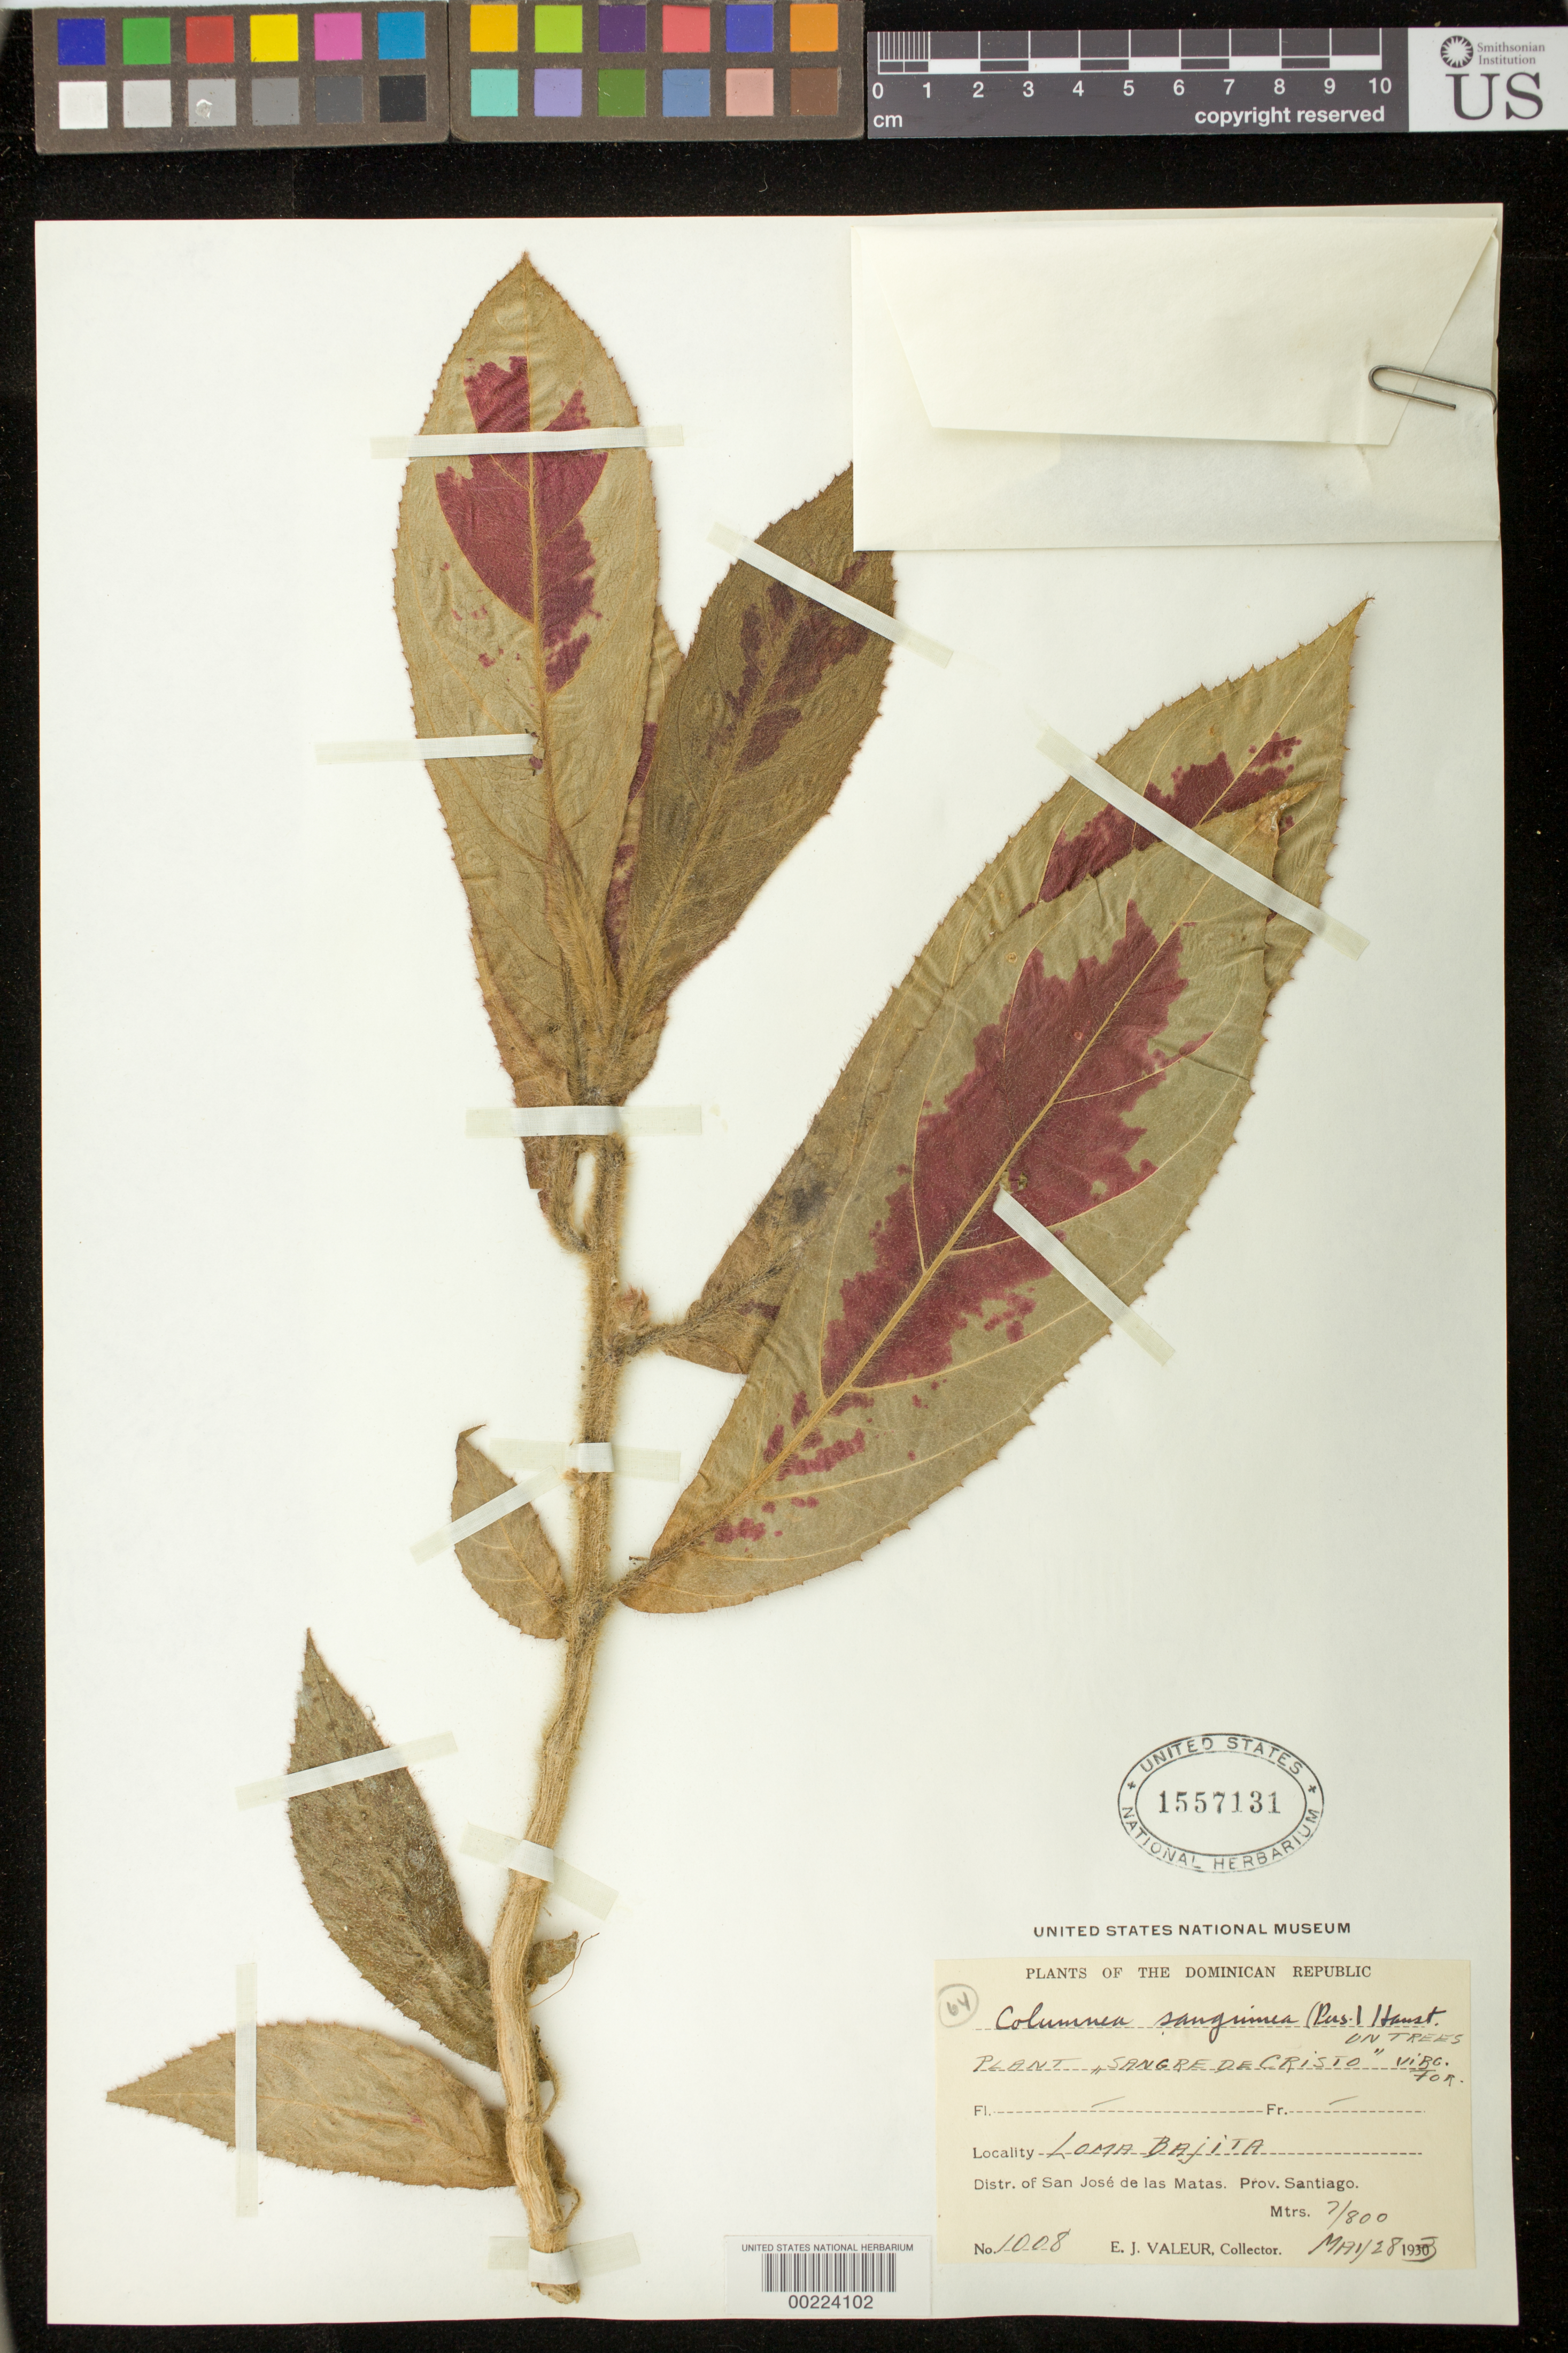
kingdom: Plantae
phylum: Tracheophyta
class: Magnoliopsida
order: Lamiales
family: Gesneriaceae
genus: Columnea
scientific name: Columnea sanguinea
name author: (Pers.) Hanst.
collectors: E. Valeur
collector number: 1008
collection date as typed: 28 May 1933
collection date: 1933-05-28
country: Dominican Republic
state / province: Santiago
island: Hispaniola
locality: Dist. of San Jose de las Matas, Loma Bajita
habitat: Virgin forest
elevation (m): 700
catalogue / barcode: US 1557131